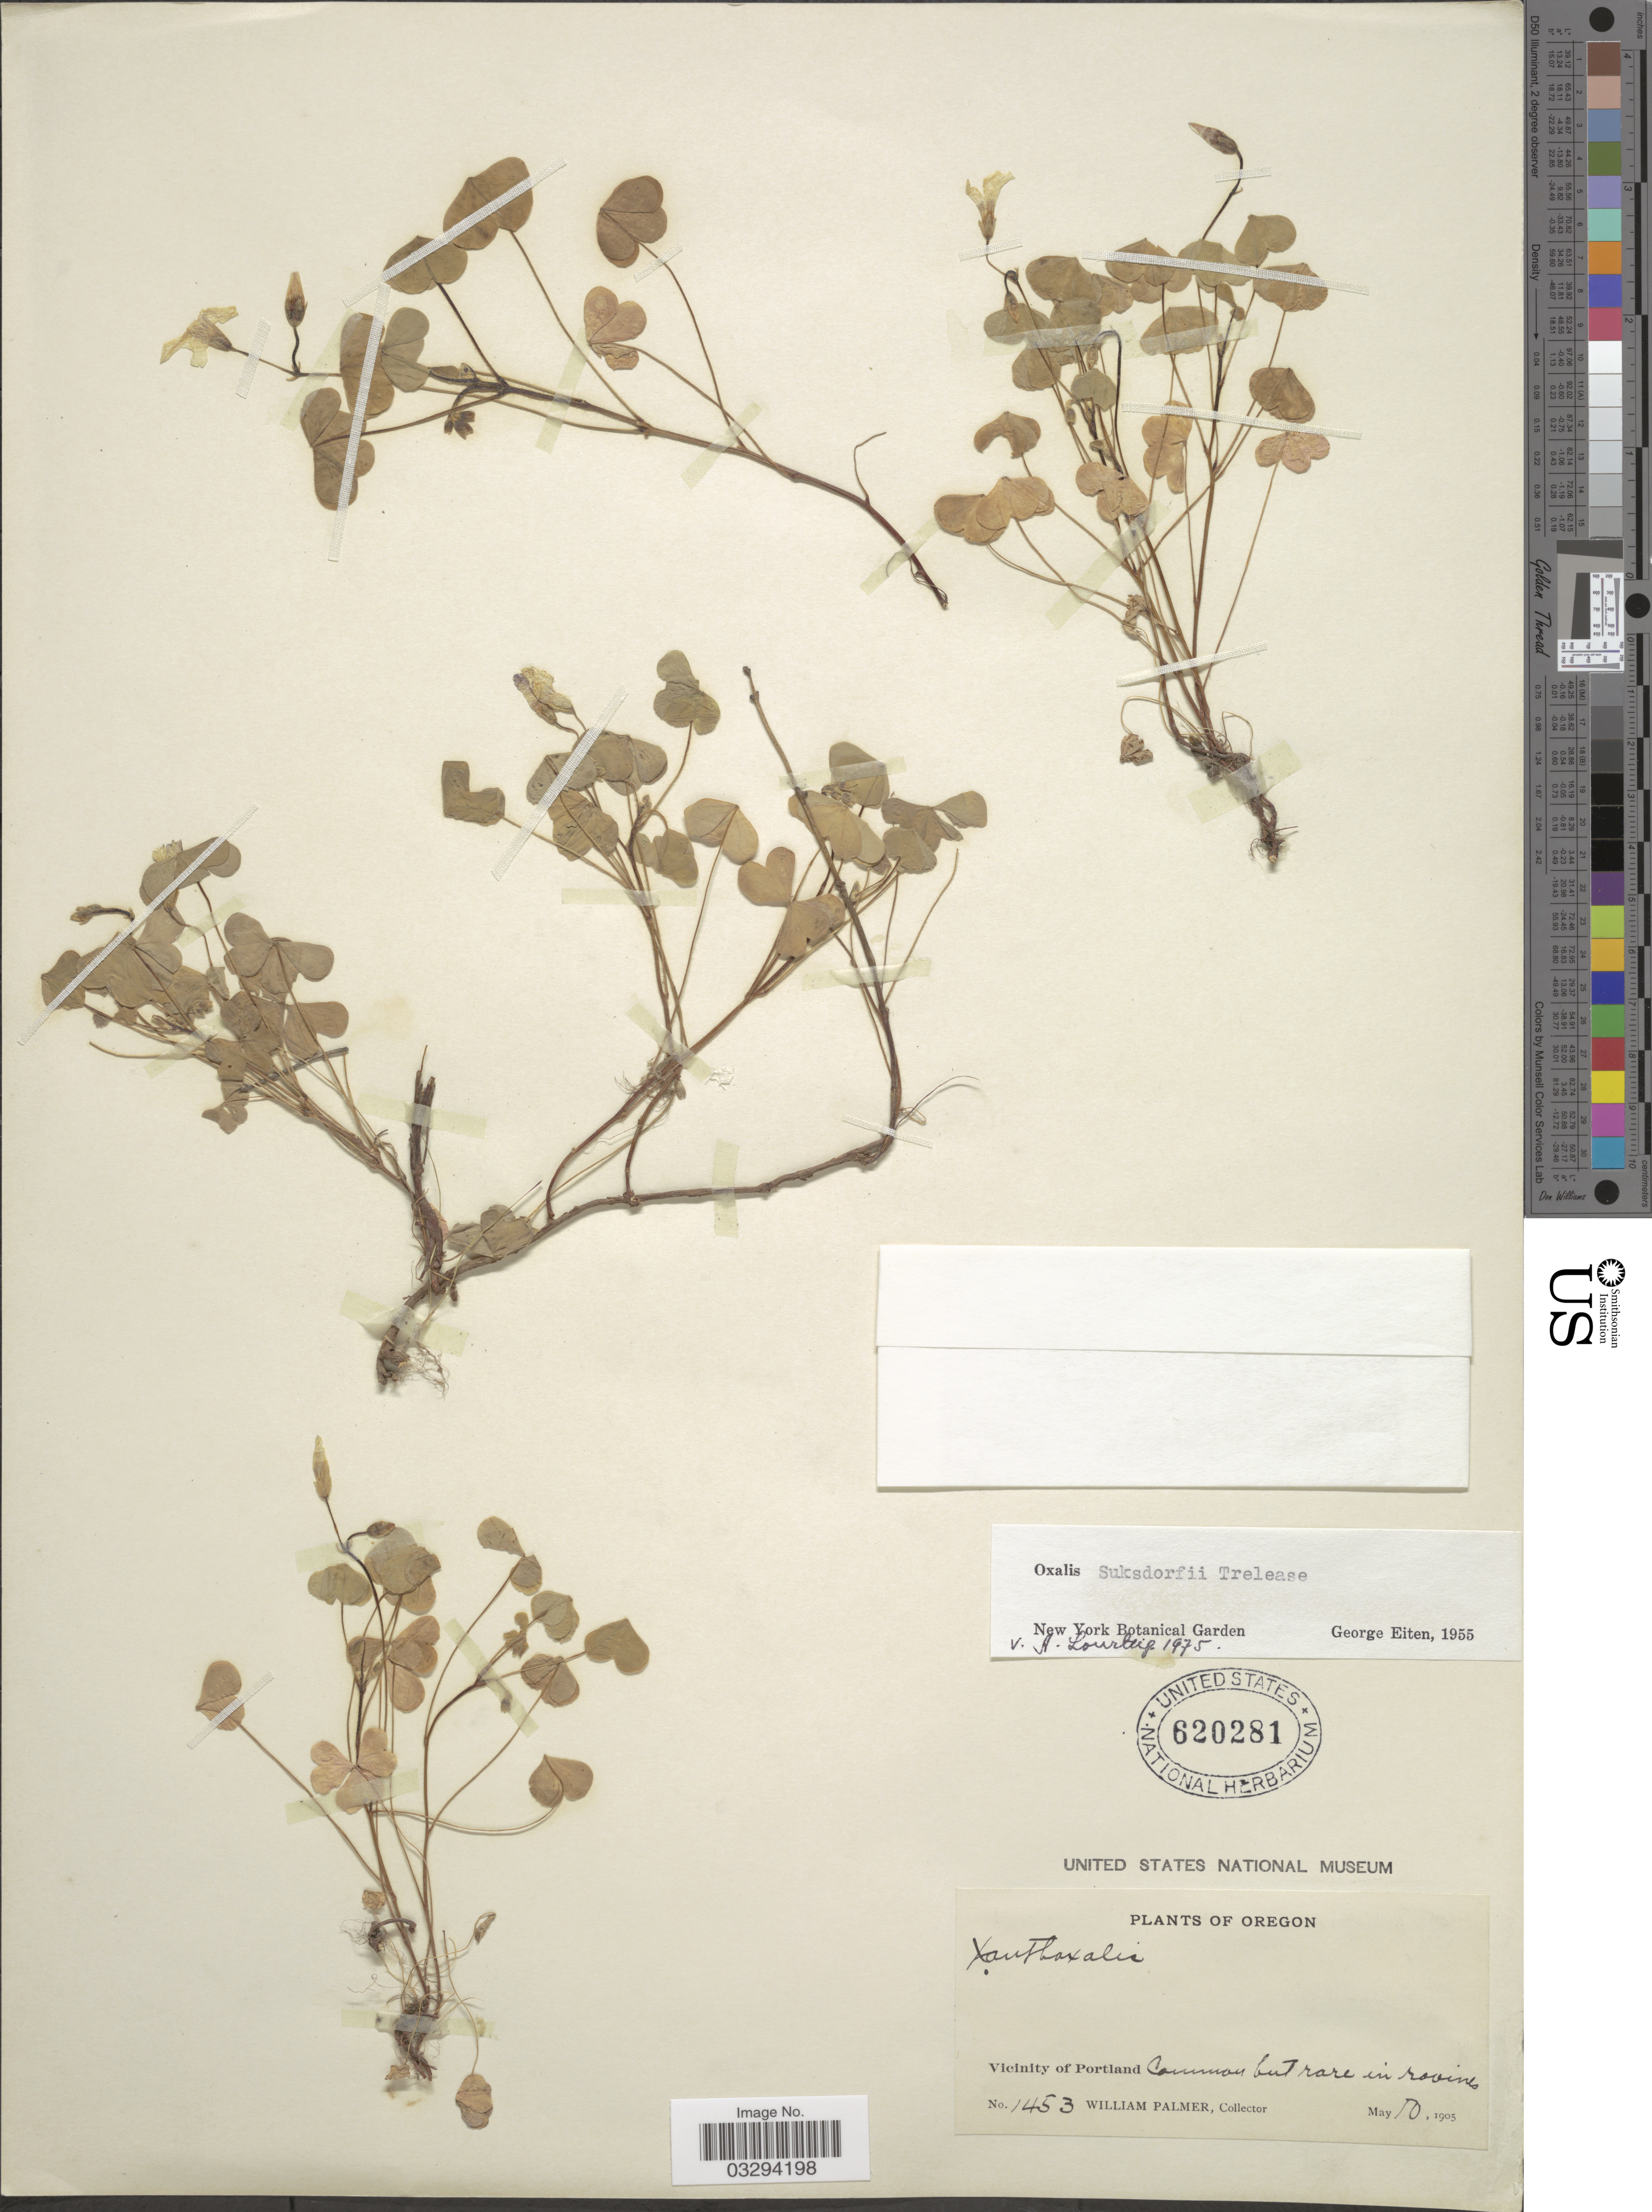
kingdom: Plantae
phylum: Tracheophyta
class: Magnoliopsida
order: Oxalidales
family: Oxalidaceae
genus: Oxalis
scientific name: Oxalis suksdorfii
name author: Trel.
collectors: W. Palmer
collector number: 1453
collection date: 1905-05-10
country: United States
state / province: Oregon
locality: Vicinity of Portland.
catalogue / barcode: US 620281